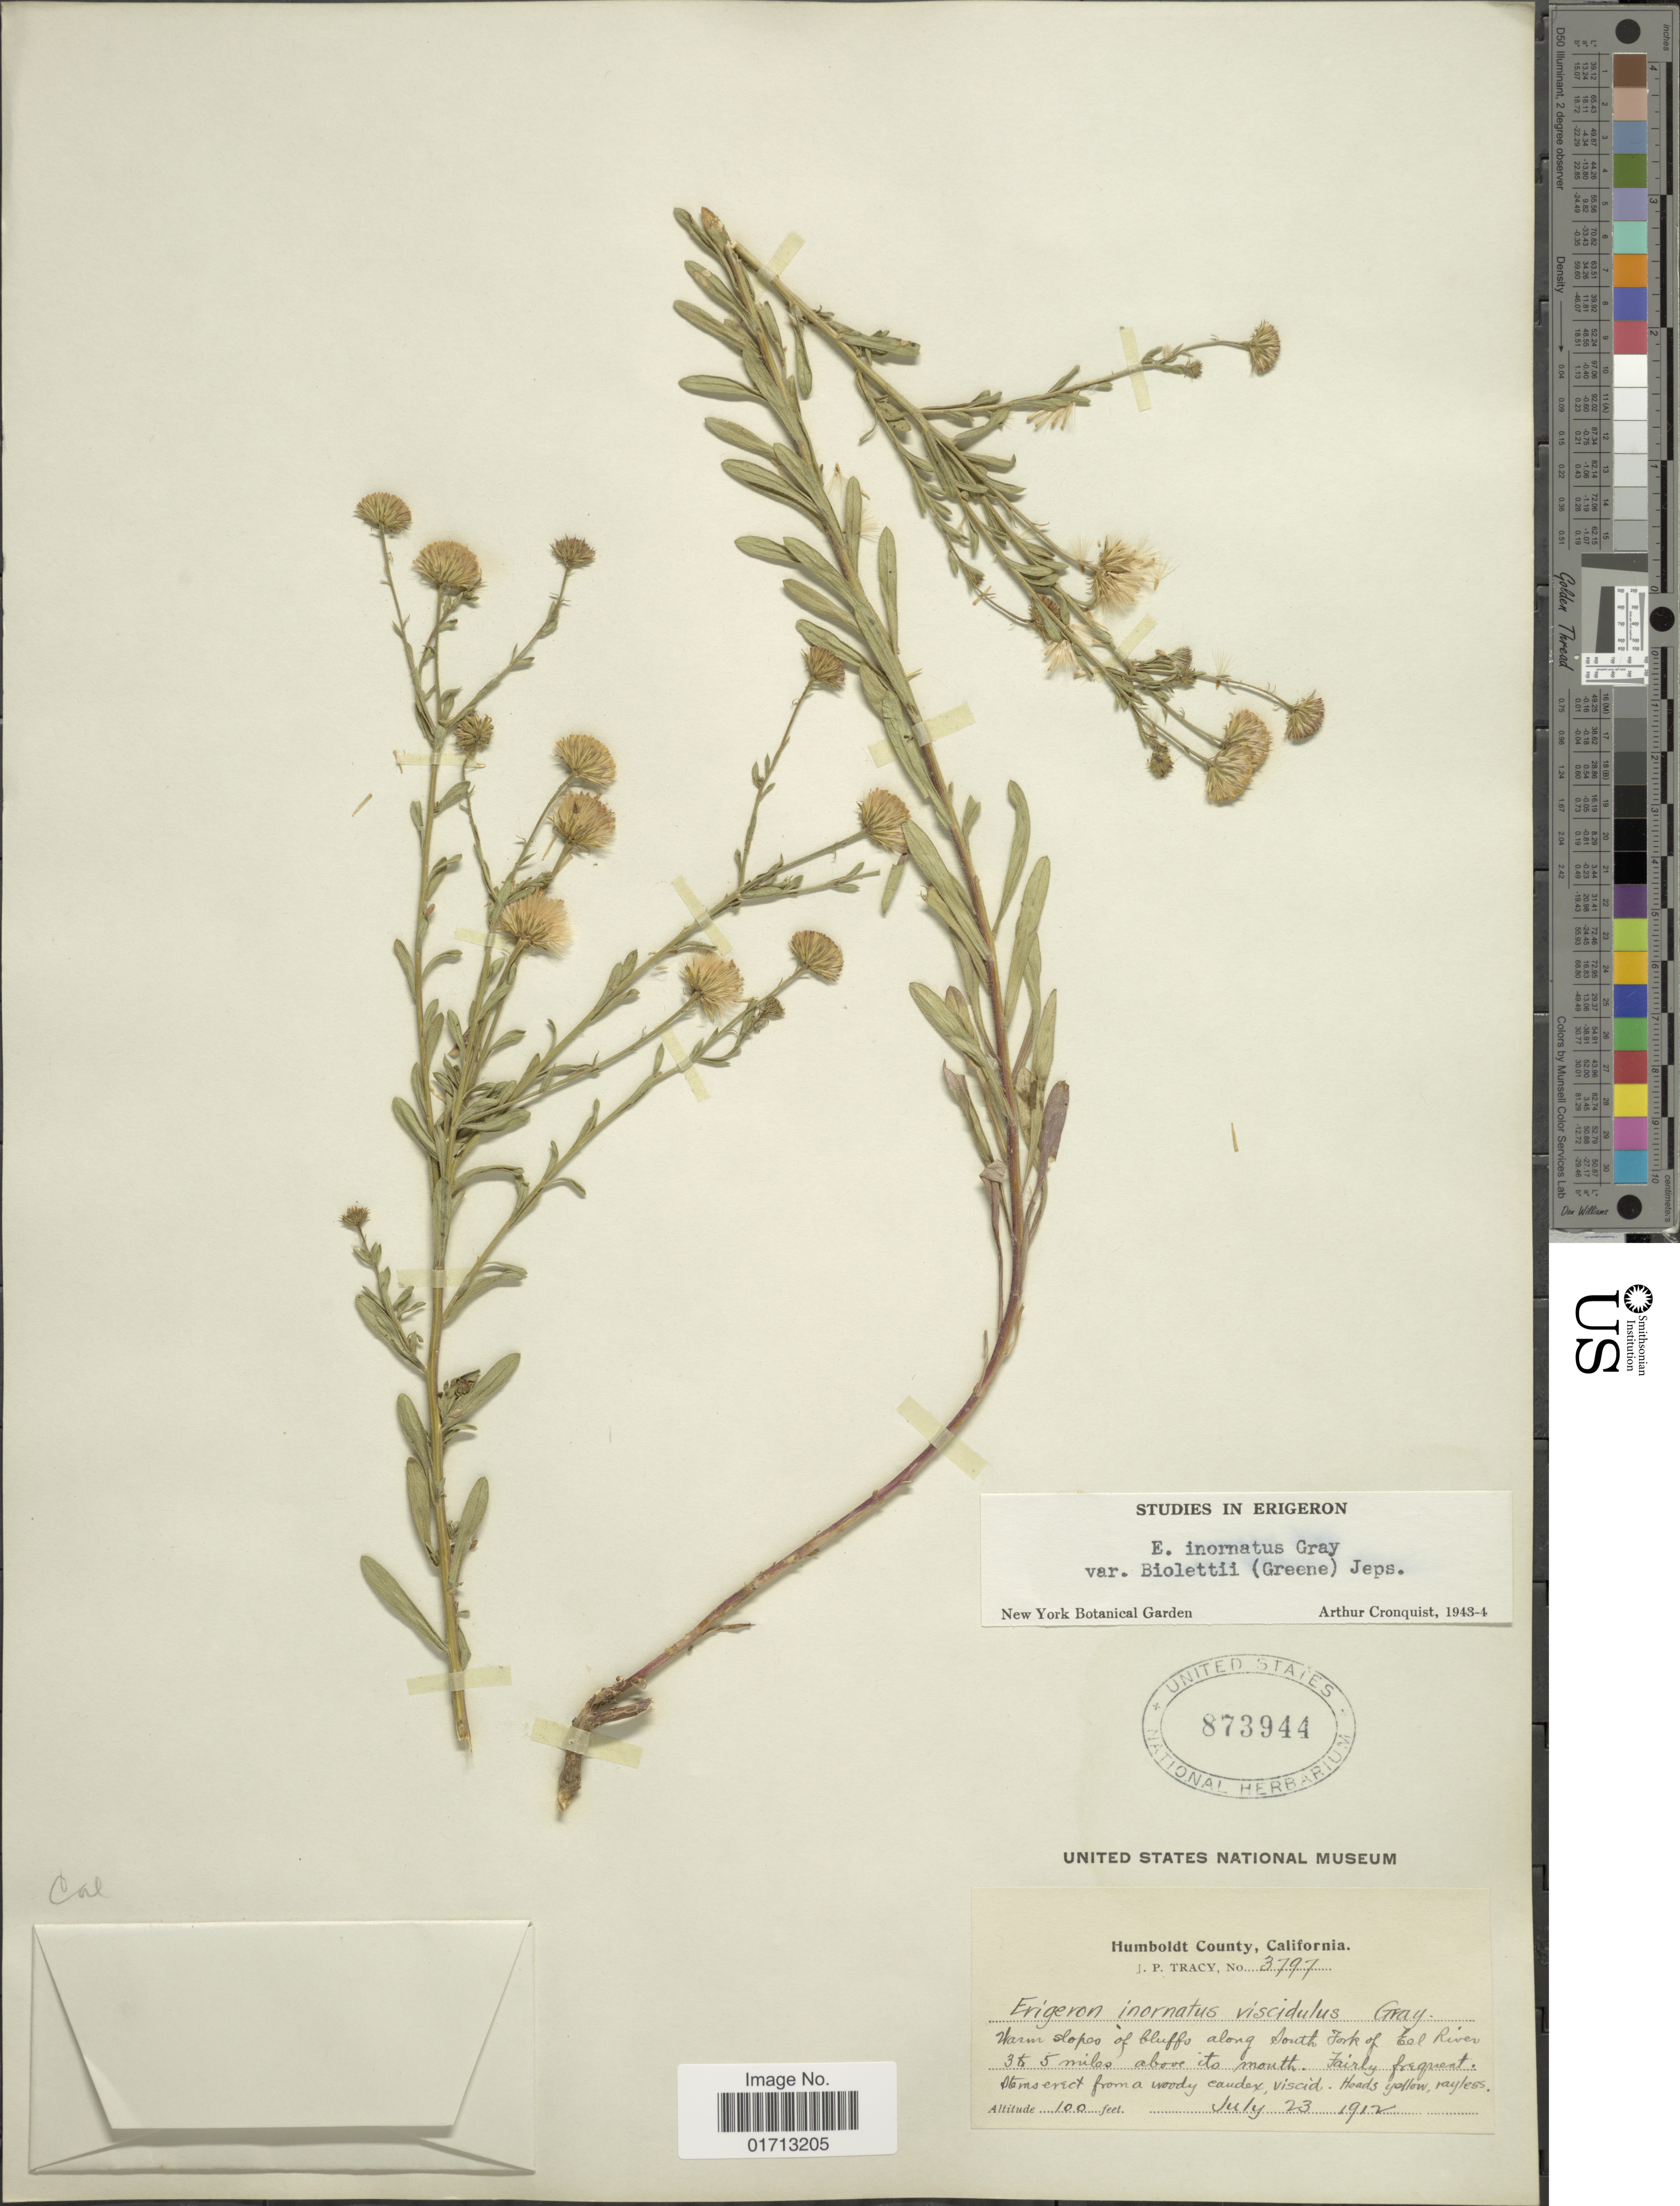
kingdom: Plantae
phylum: Tracheophyta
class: Magnoliopsida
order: Asterales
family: Asteraceae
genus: Erigeron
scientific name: Erigeron inornatus var. biolettii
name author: (Greene) Jeps.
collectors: J. Tracy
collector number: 3797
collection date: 1912-07-23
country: United States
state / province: California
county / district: Humboldt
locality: Humboldt County. Warm slopes of bluffs along South Fork of Eel River 3 to 5 miles above its mouth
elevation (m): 30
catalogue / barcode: US 873944